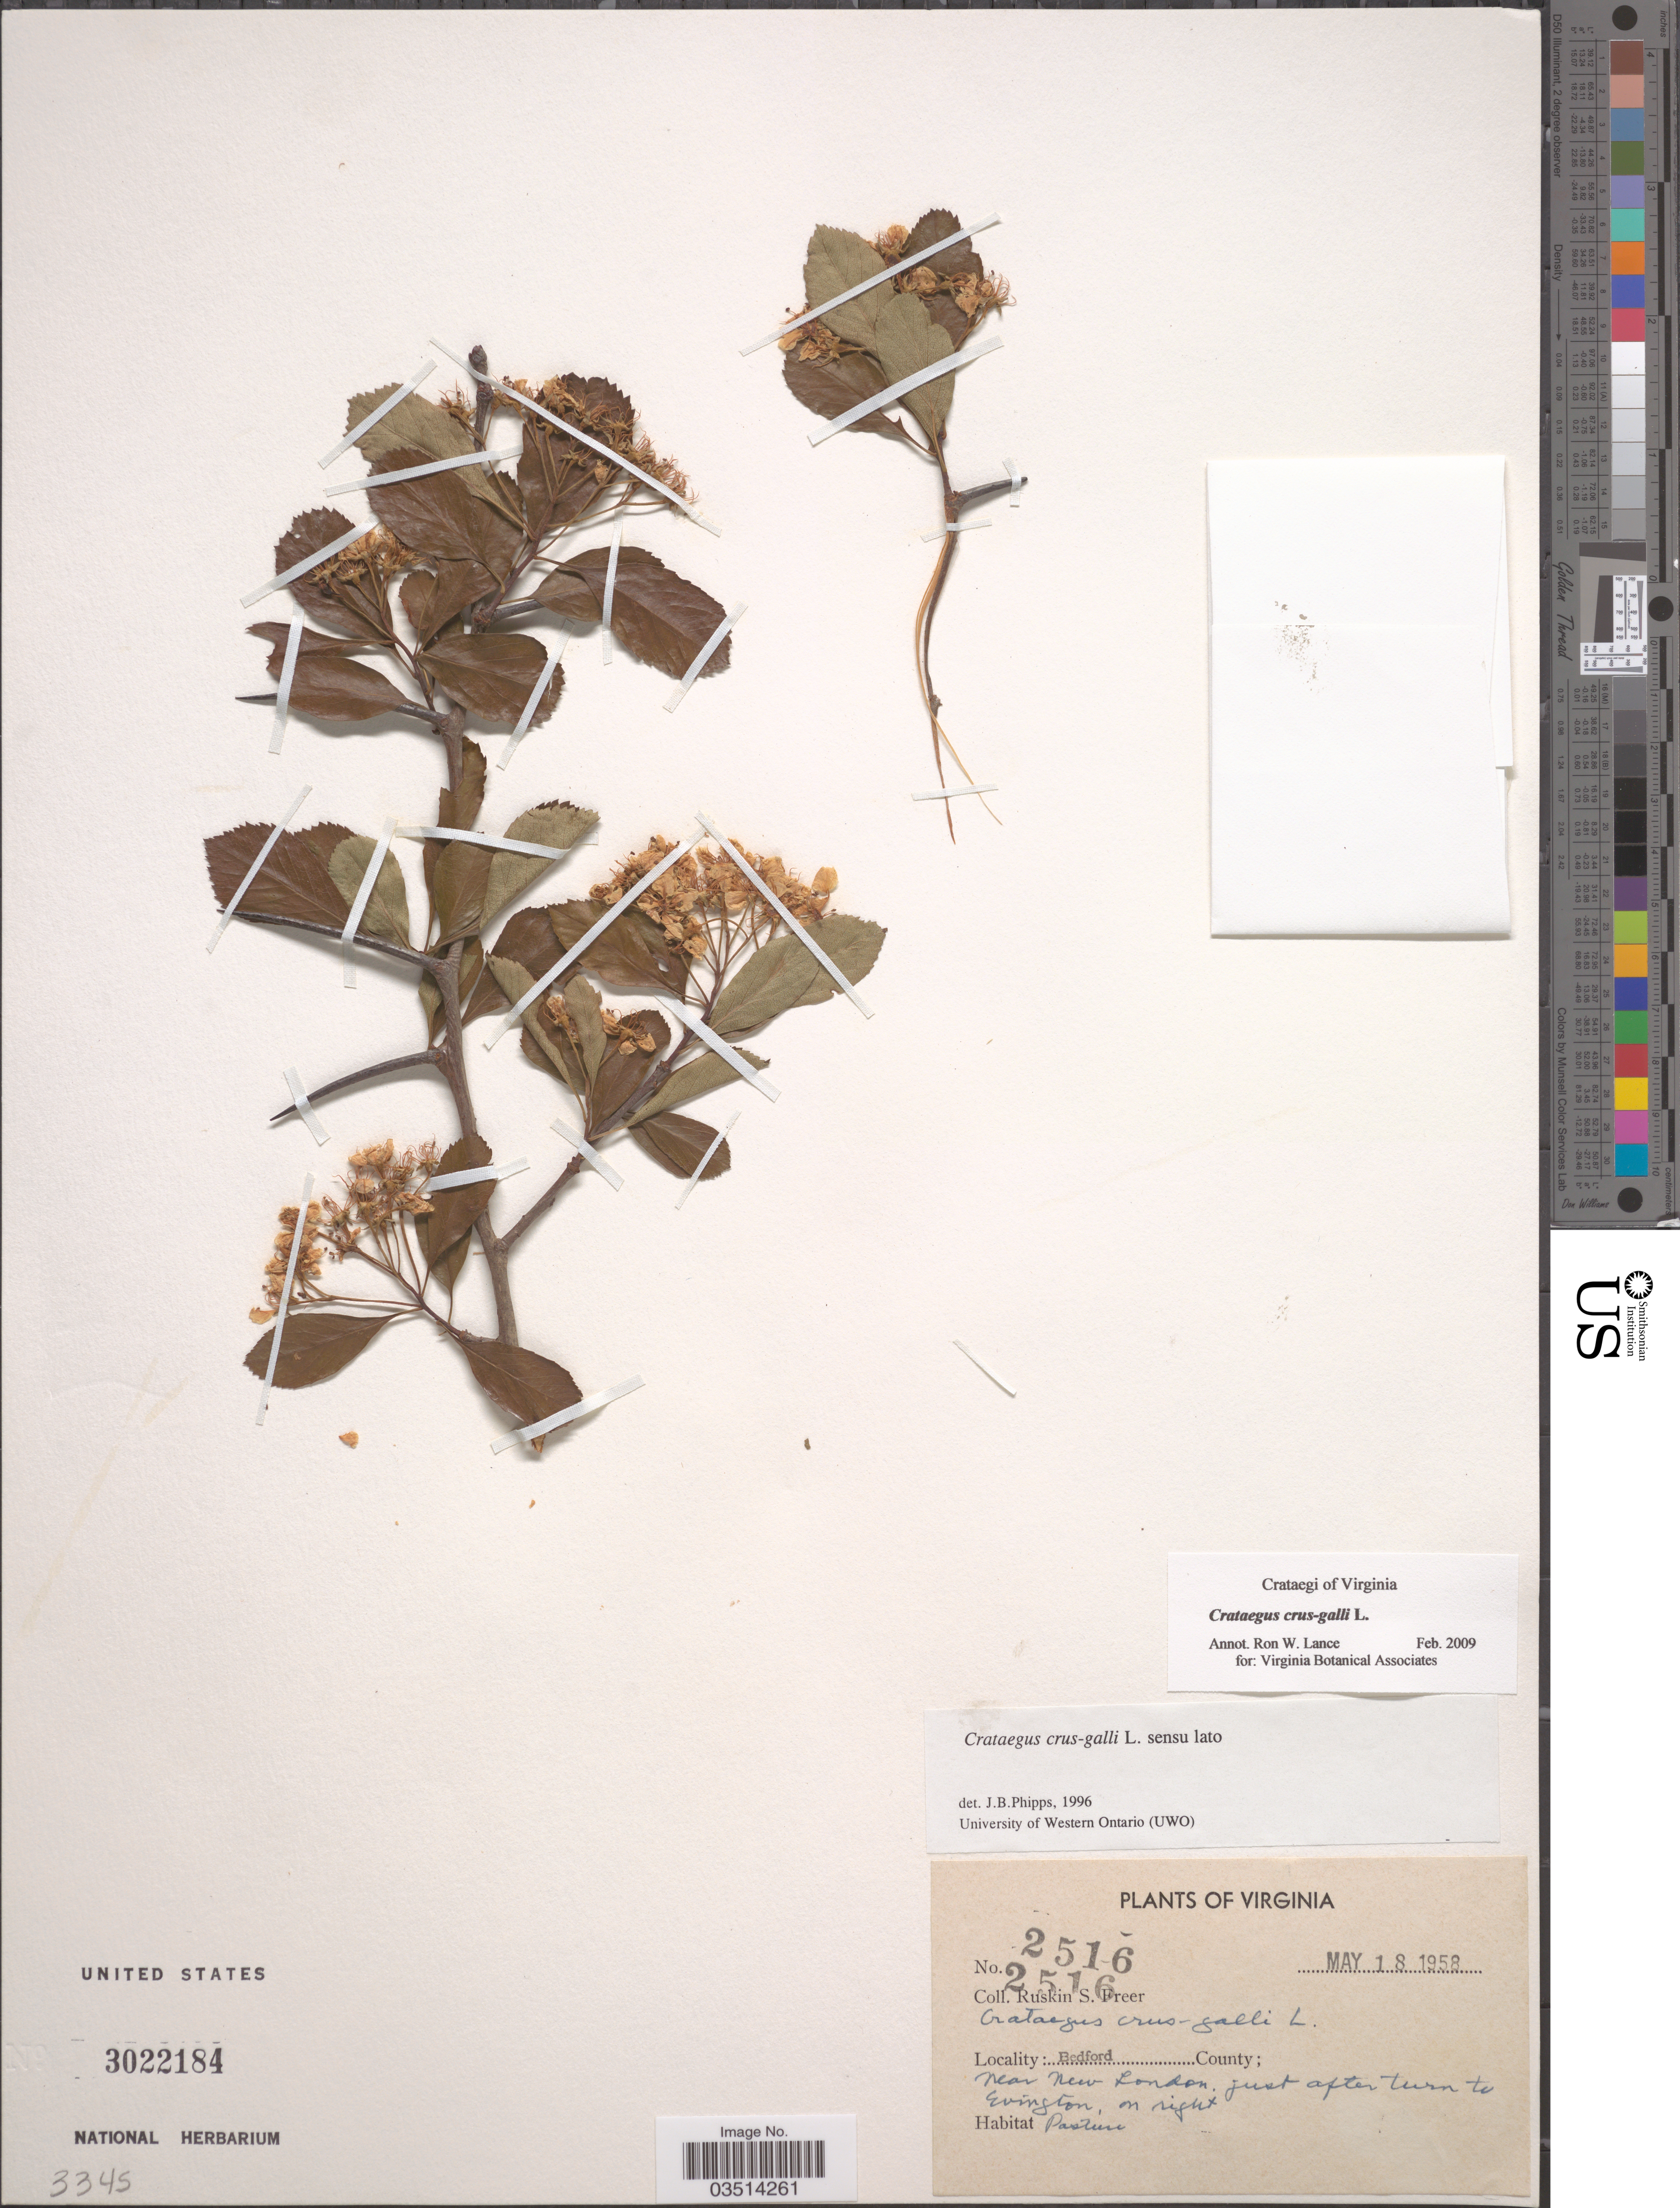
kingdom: Plantae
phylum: Tracheophyta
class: Magnoliopsida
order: Rosales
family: Rosaceae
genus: Crataegus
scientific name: Crataegus crus-galli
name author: L.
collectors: R. Freer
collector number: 2516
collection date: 1958-05-18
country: United States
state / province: Virginia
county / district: Bedford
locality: Bedford County; Near New London. Just after turn to Evington, on right Pasture.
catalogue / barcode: US 3022184